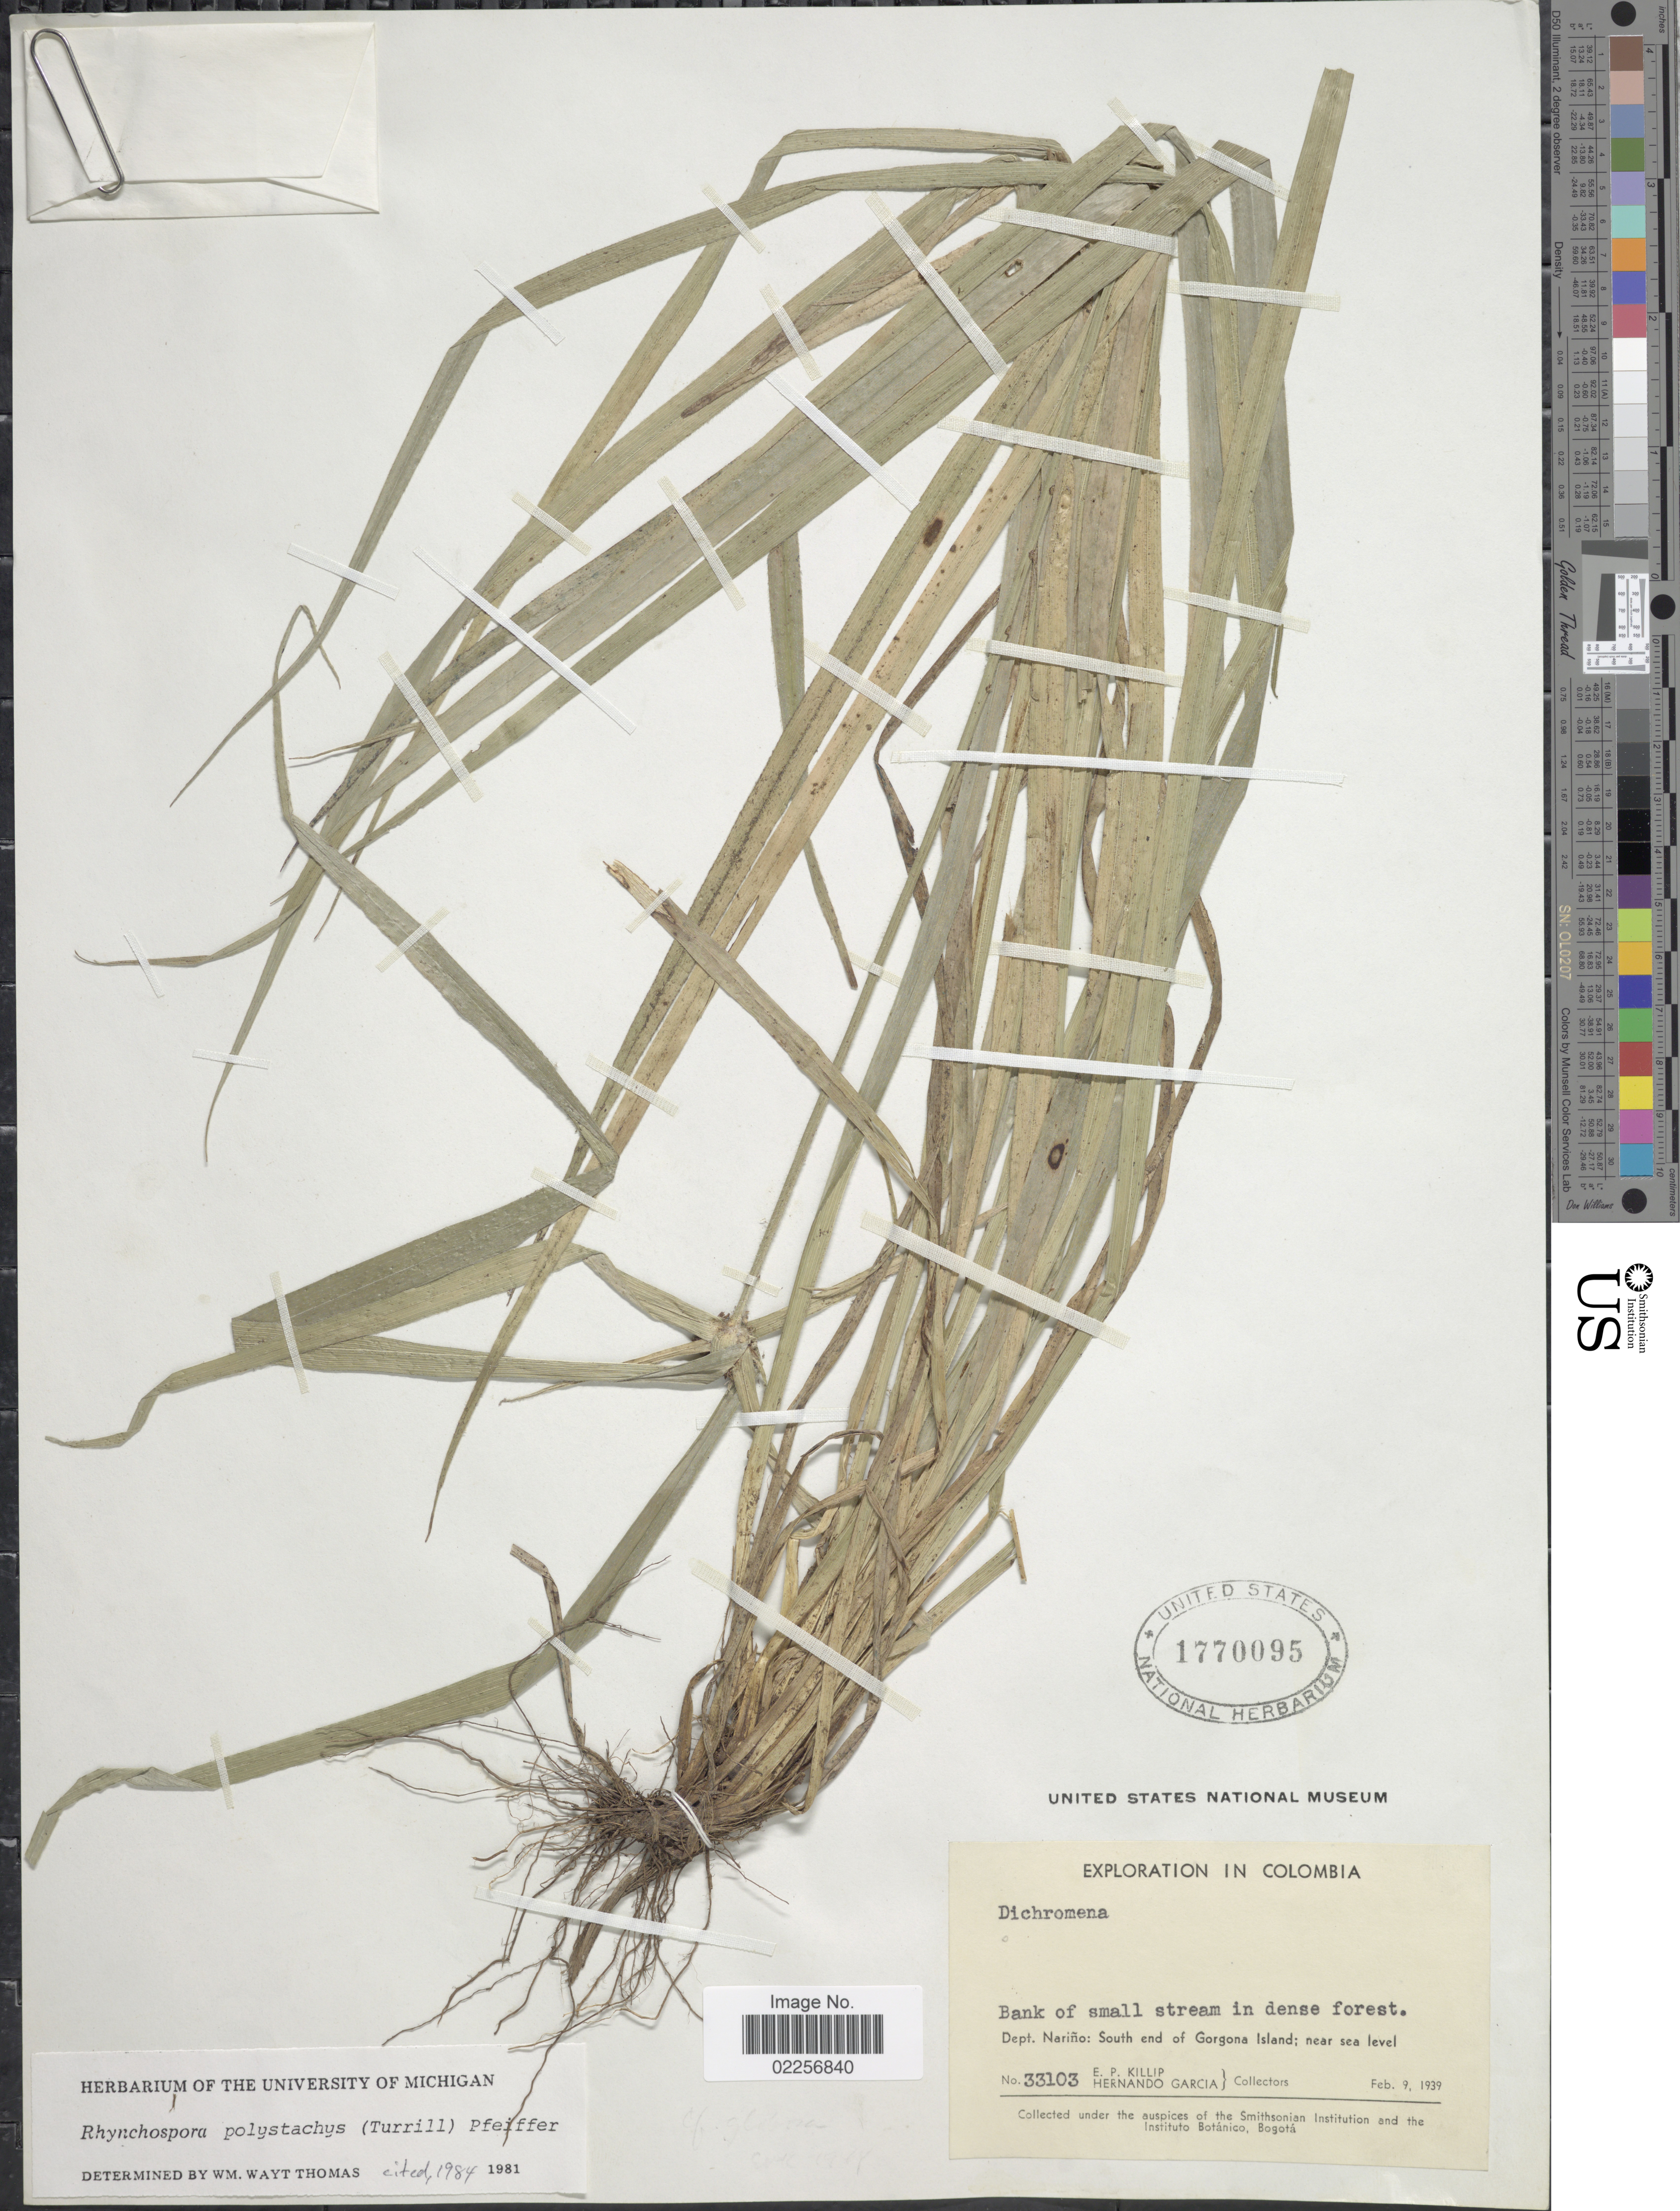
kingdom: Plantae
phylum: Tracheophyta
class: Liliopsida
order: Poales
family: Cyperaceae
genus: Rhynchospora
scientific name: Rhynchospora polystachys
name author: (Turrill) H. Pfeiff.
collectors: E. P. Killip & H. Garcia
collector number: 33103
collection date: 1939-02-09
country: Colombia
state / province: Nariño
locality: Bank of small stream in forest. South end of Gorgona Island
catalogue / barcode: US 1770095